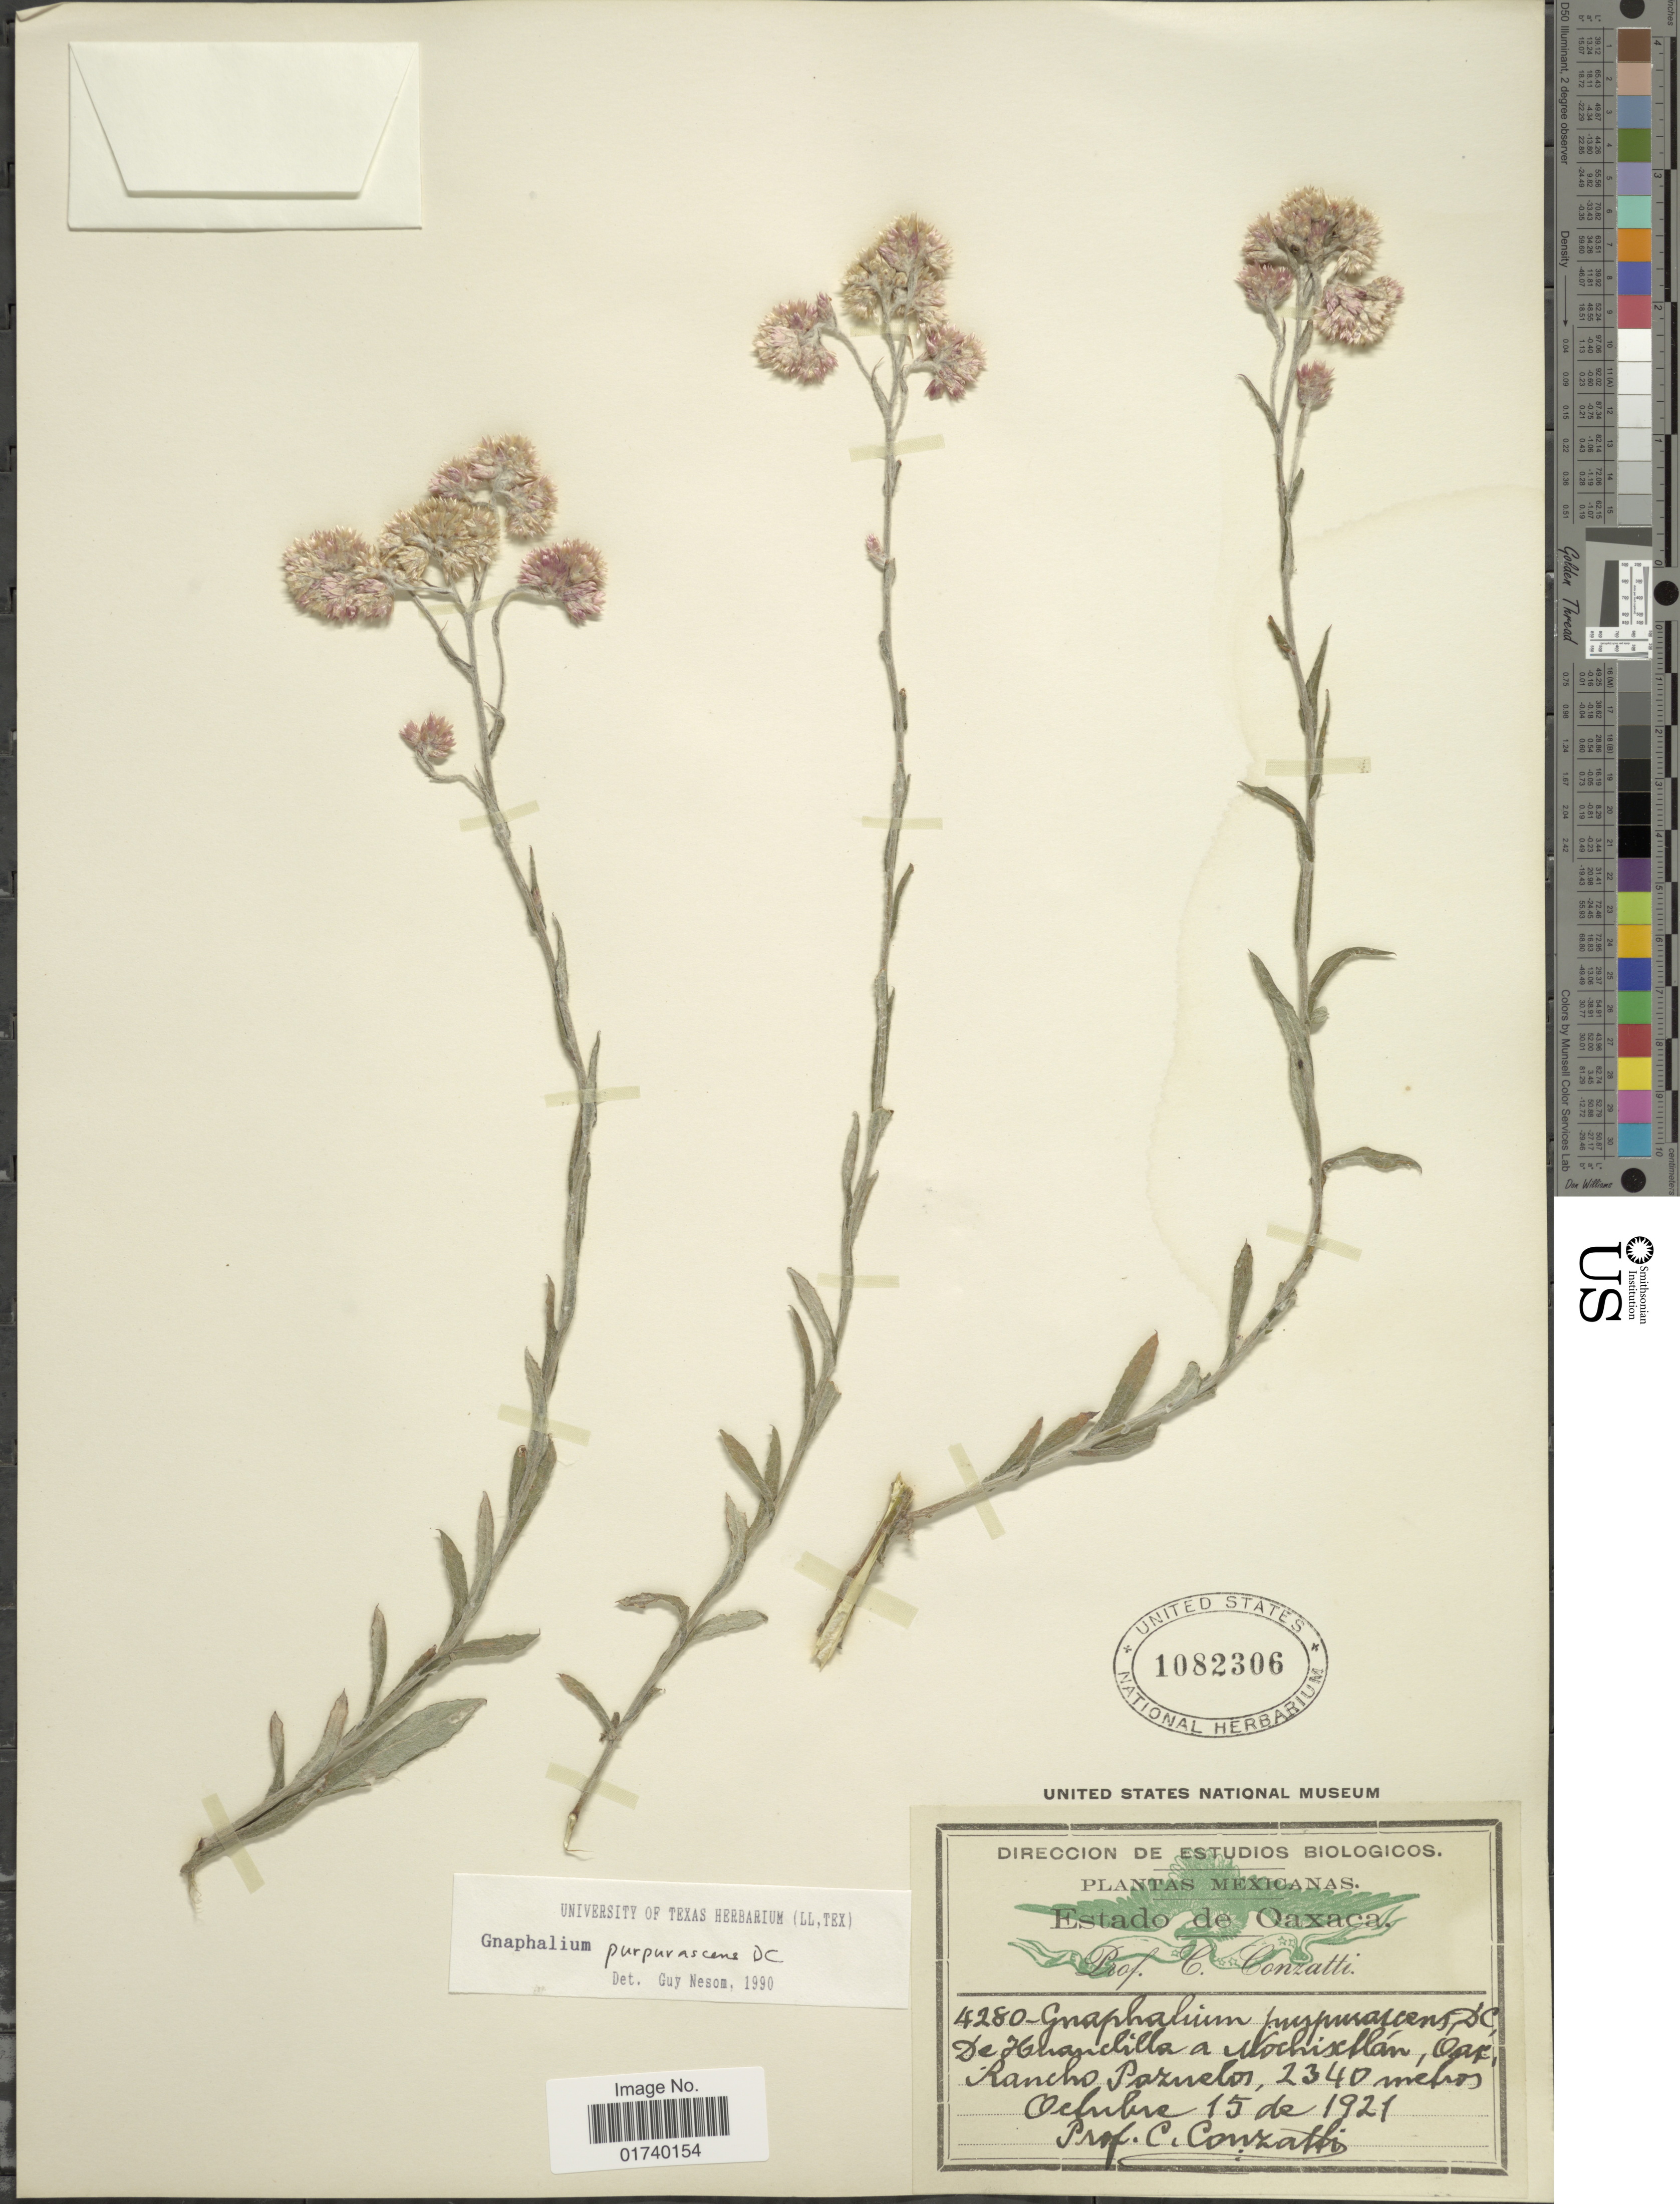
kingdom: Plantae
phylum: Tracheophyta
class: Magnoliopsida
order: Asterales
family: Asteraceae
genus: Pseudognaphalium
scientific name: Pseudognaphalium purpurascens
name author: (DC.) Anderb.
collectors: C. Conzatti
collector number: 4280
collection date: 1921-10-15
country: Mexico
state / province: Oaxaca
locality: De Huanchilla a Vochisllan, Oax, Rancho Pazuelos.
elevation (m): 2340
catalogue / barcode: US 1082306